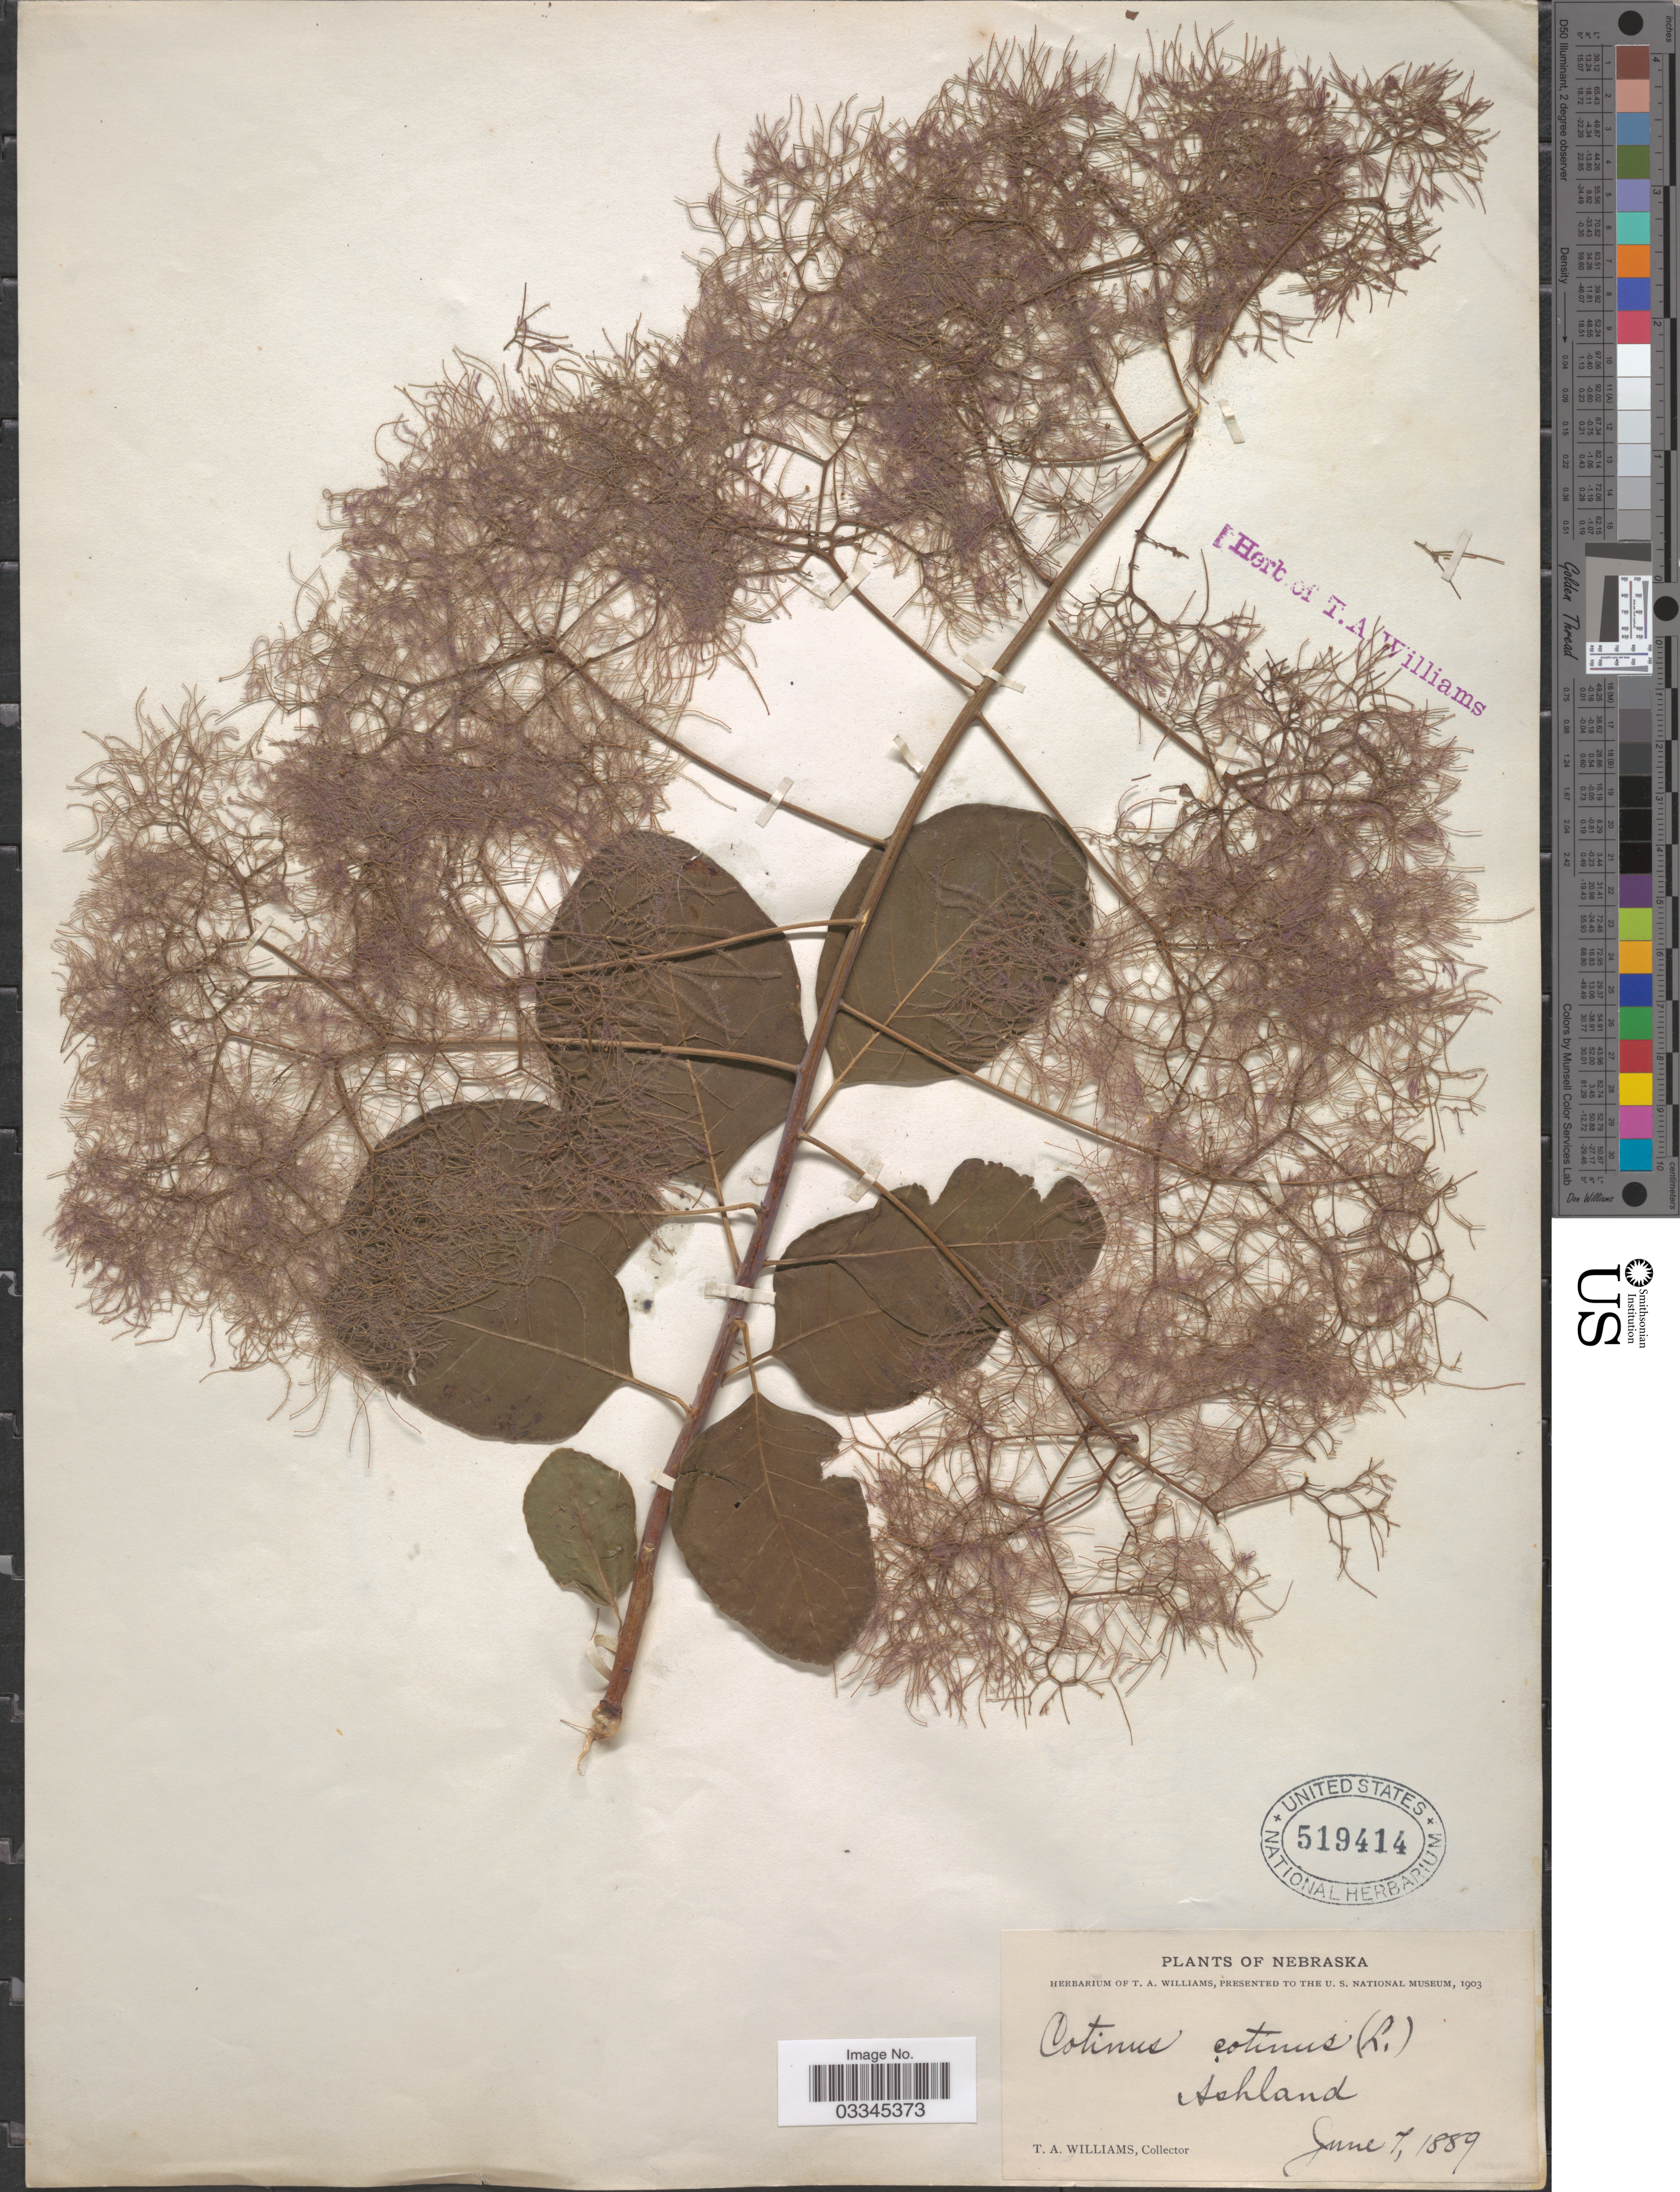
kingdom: Plantae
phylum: Tracheophyta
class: Magnoliopsida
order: Sapindales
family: Anacardiaceae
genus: Cotinus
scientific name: Cotinus coggygria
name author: Scop.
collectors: T. Williams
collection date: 1889-06-07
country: United States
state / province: Nebraska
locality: Ashland.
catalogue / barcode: US 519414